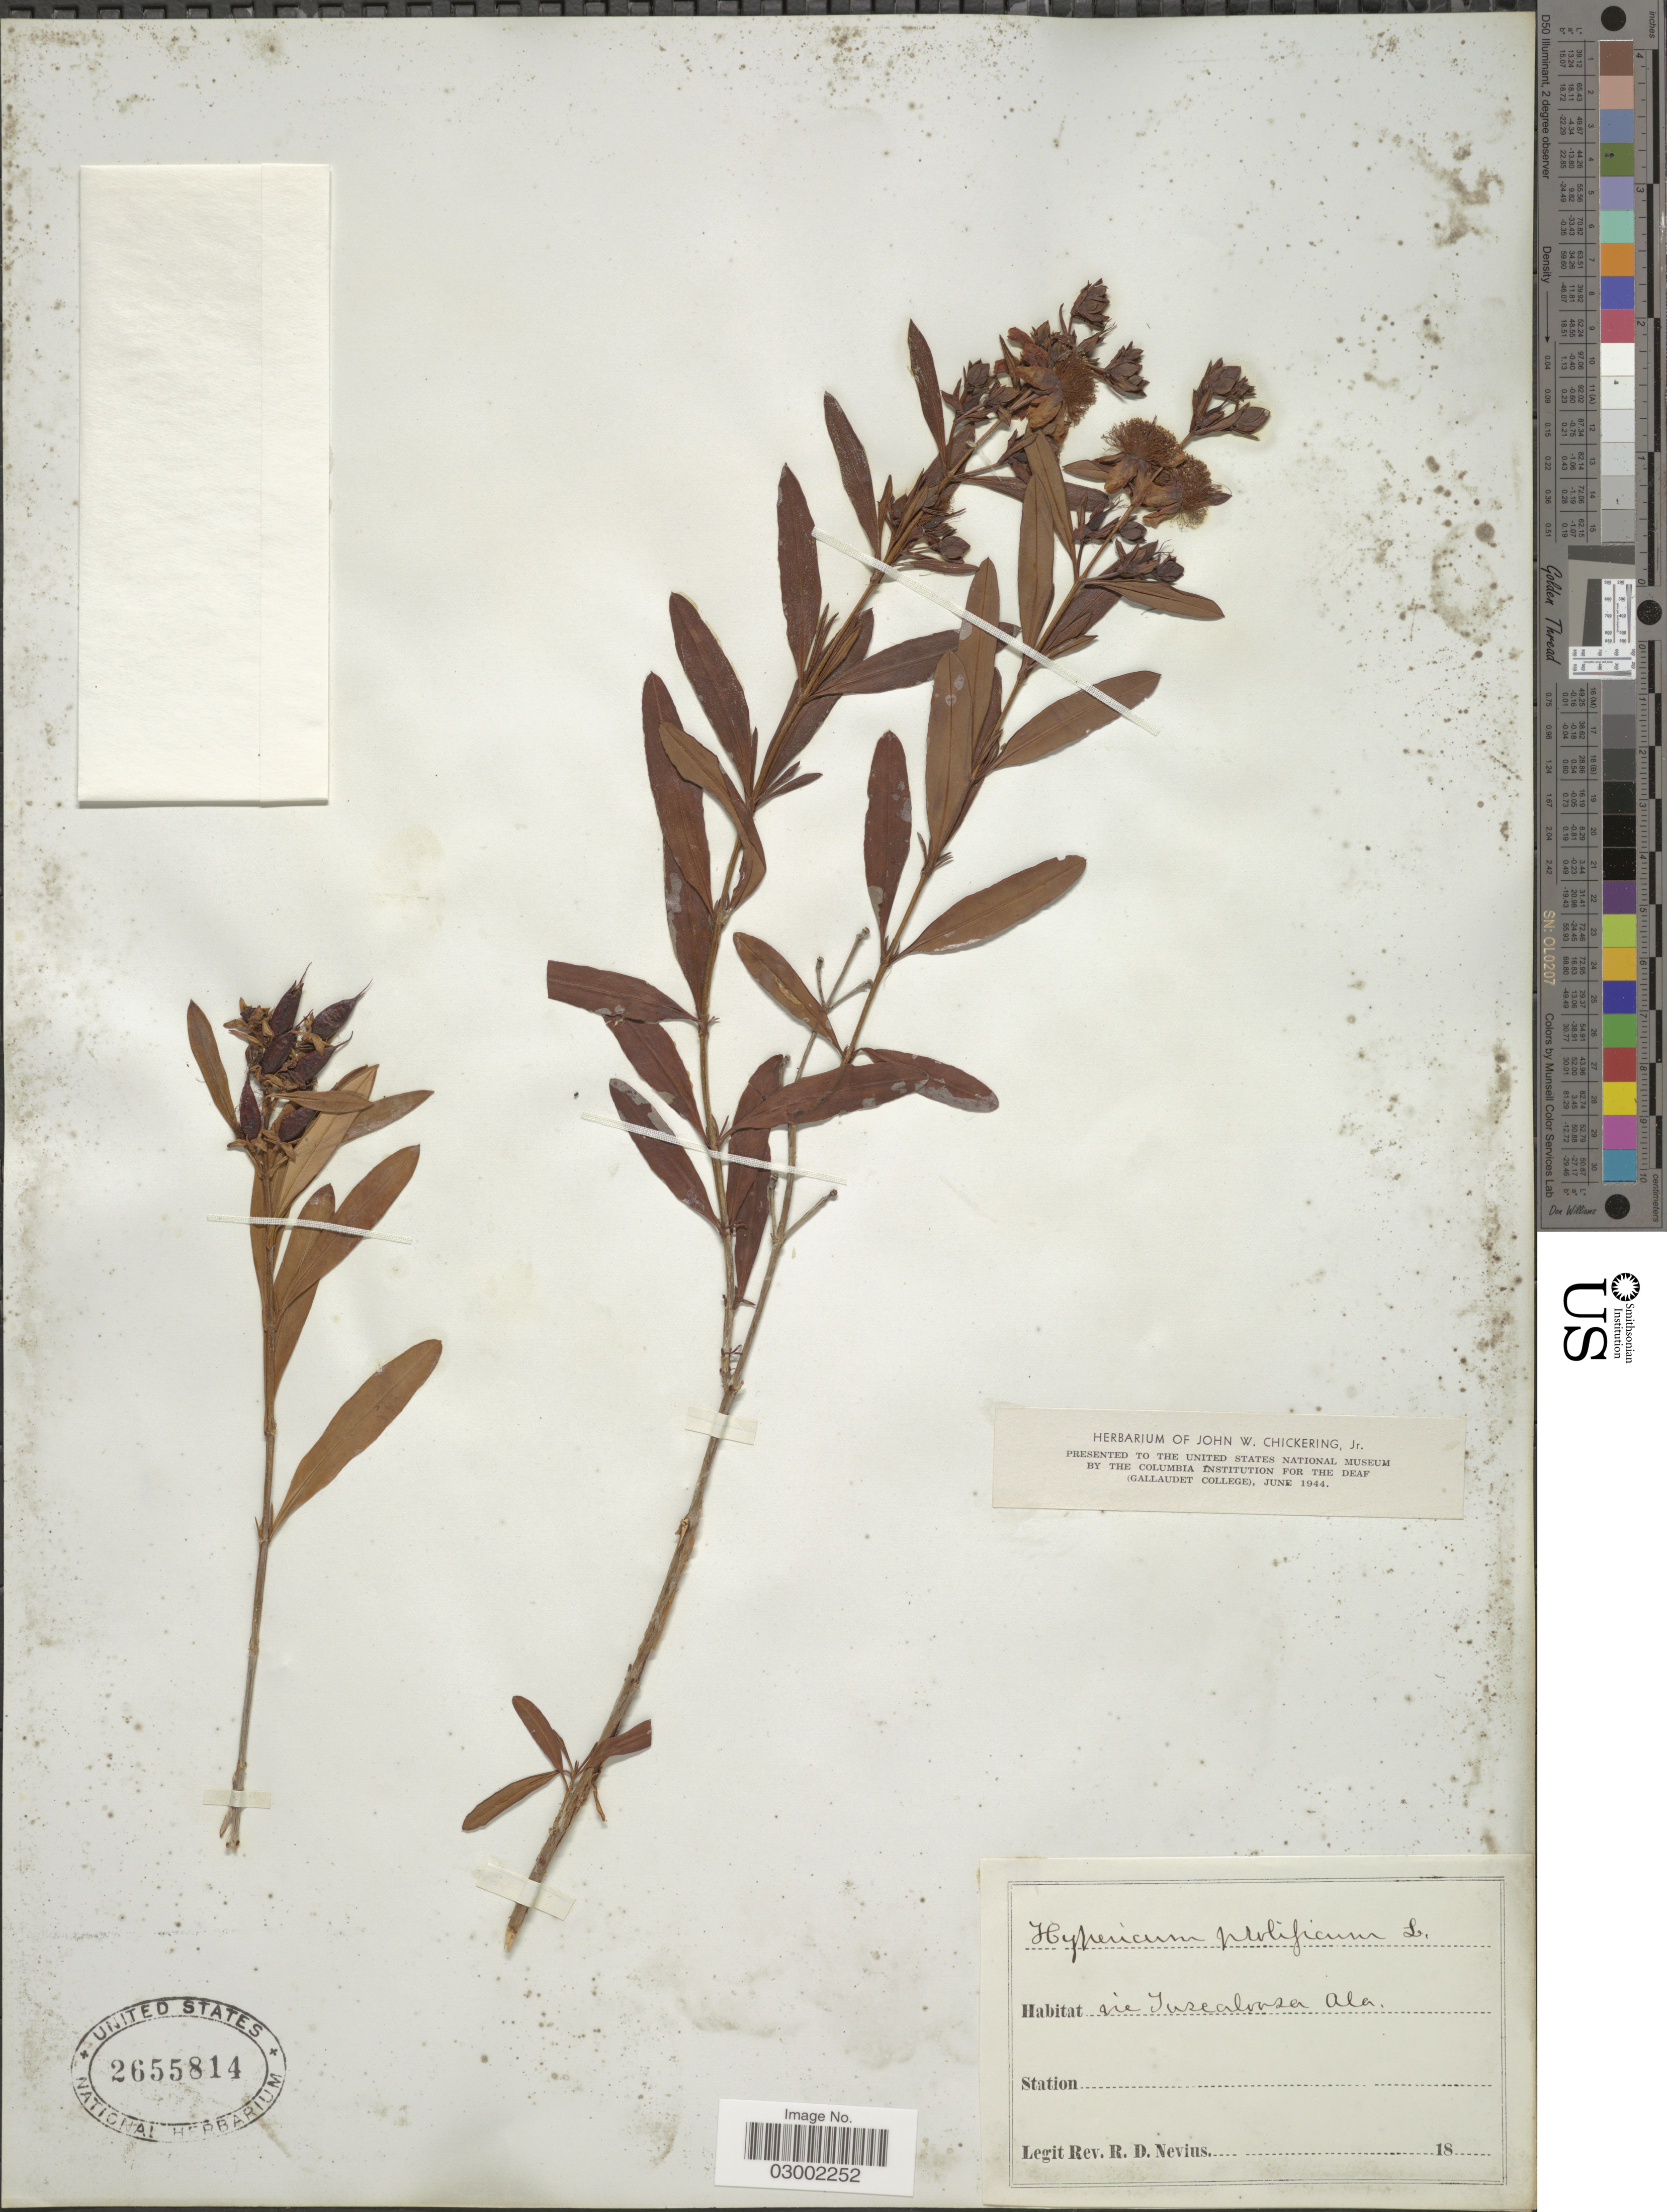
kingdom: Plantae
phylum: Tracheophyta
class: Magnoliopsida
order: Malpighiales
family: Hypericaceae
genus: Hypericum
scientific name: Hypericum prolificum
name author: L.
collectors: R. Nevius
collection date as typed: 18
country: United States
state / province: Alabama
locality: In [interpreted] Tuscaloosa Ala.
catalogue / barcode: US 2655814